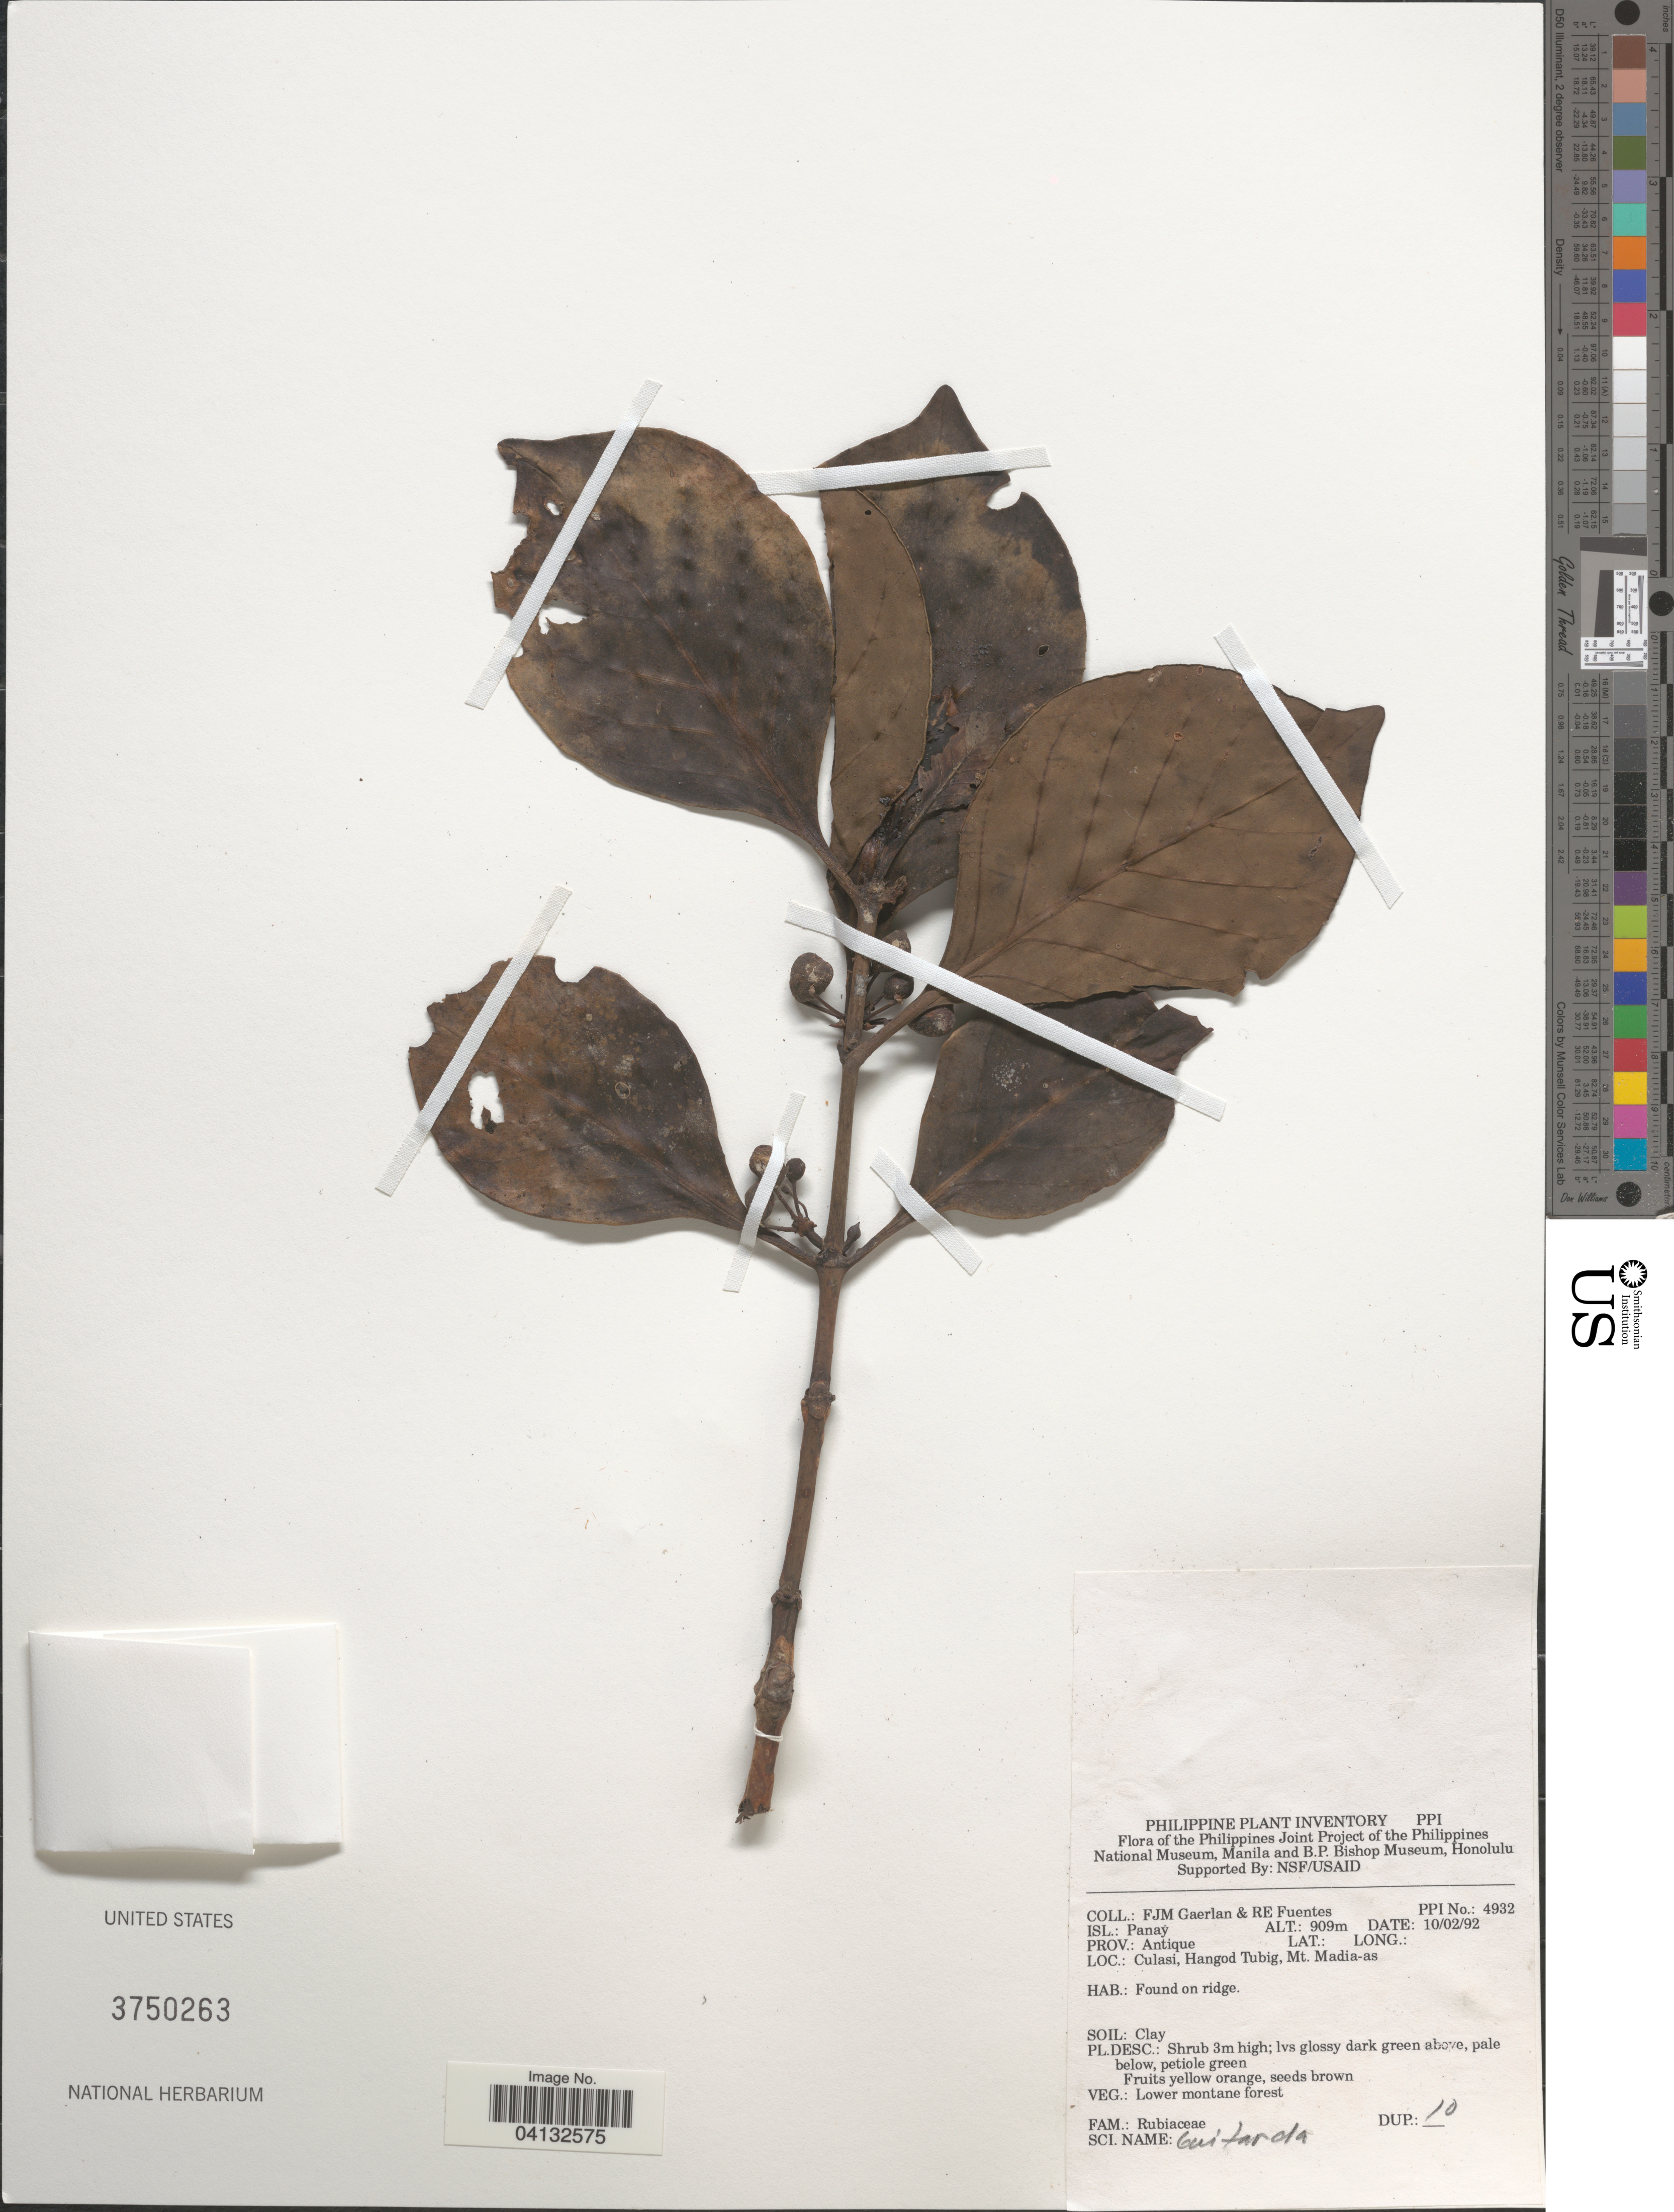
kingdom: Plantae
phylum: Tracheophyta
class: Magnoliopsida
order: Gentianales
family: Rubiaceae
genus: Guettarda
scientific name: Guettarda sp.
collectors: F. Gaerlan & R. Fuentes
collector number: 4932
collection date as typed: Transcribed d/m/y: 10/2/92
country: Philippines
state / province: Western Visayas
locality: Isl.: Panay. Prov.: Antique. Culasi, Hangod Tubig, Mt. Madia-as.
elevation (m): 909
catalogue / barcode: US 3750263